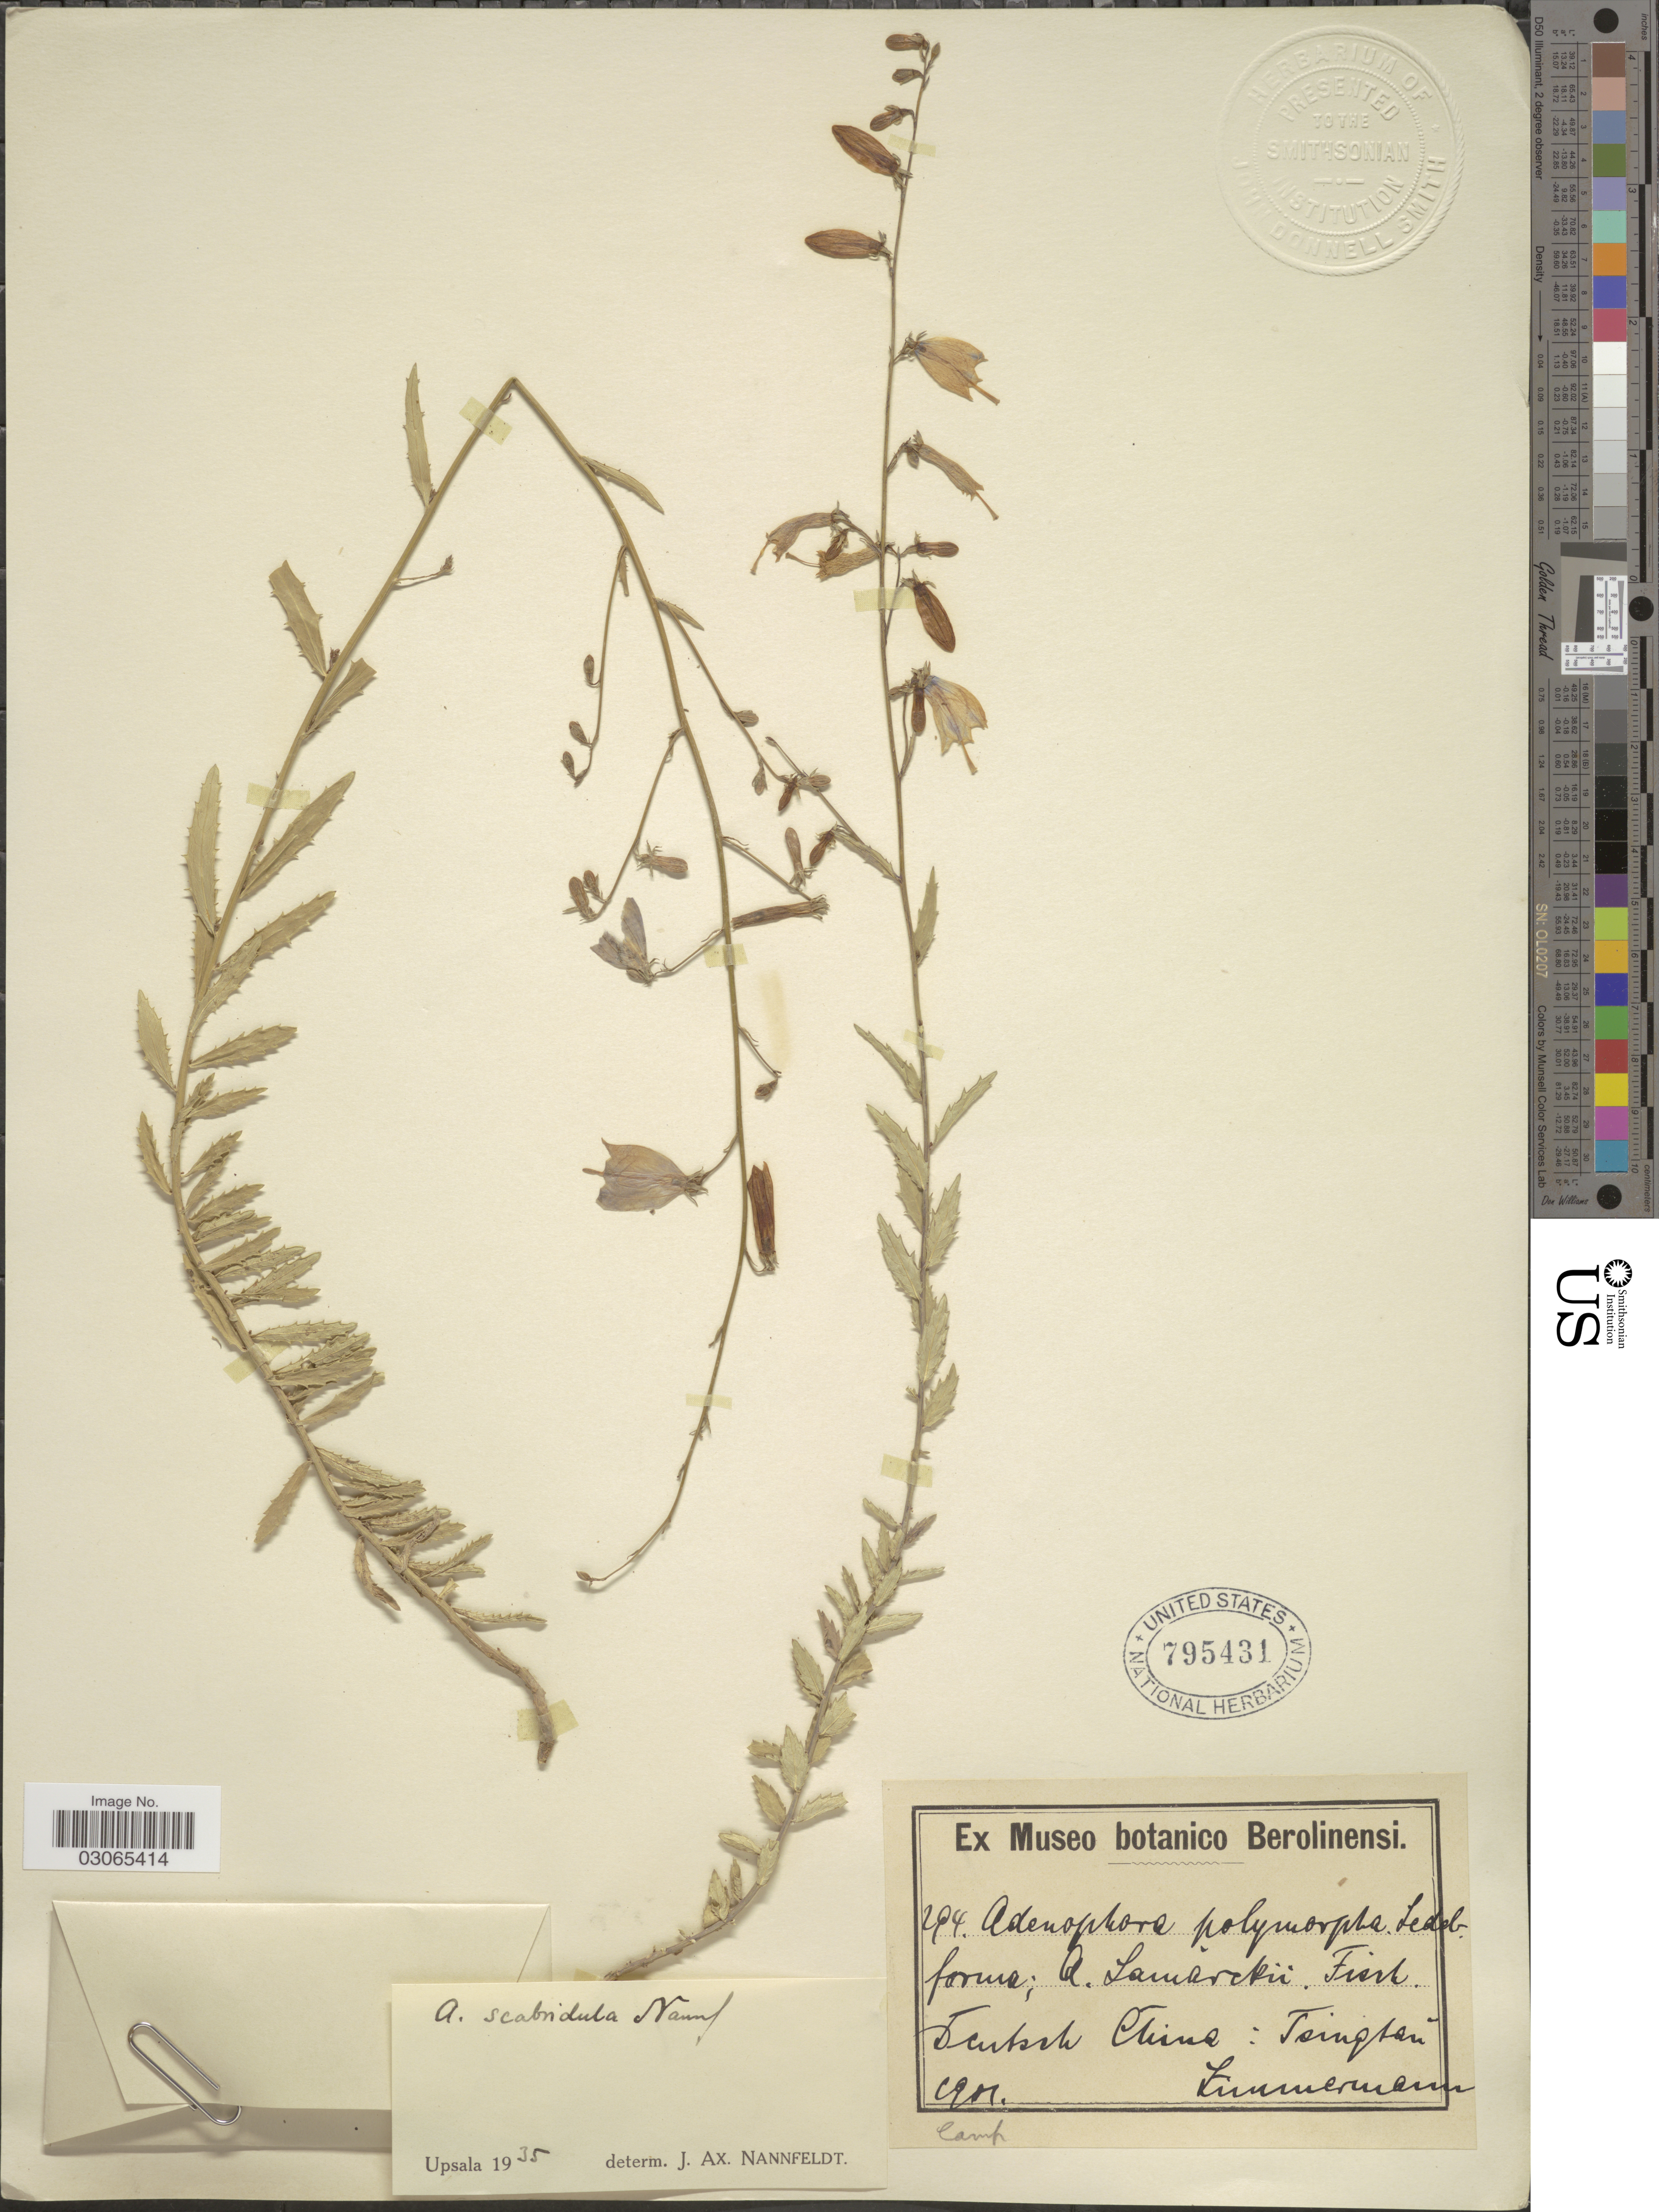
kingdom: Plantae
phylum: Tracheophyta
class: Magnoliopsida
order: Asterales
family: Campanulaceae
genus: Adenophora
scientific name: Adenophora scabridula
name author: Nannf.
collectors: -. Zimmermann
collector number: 294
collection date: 1901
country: China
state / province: Shandong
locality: Deutsch China: Tsingtaŭ.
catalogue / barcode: US 795431